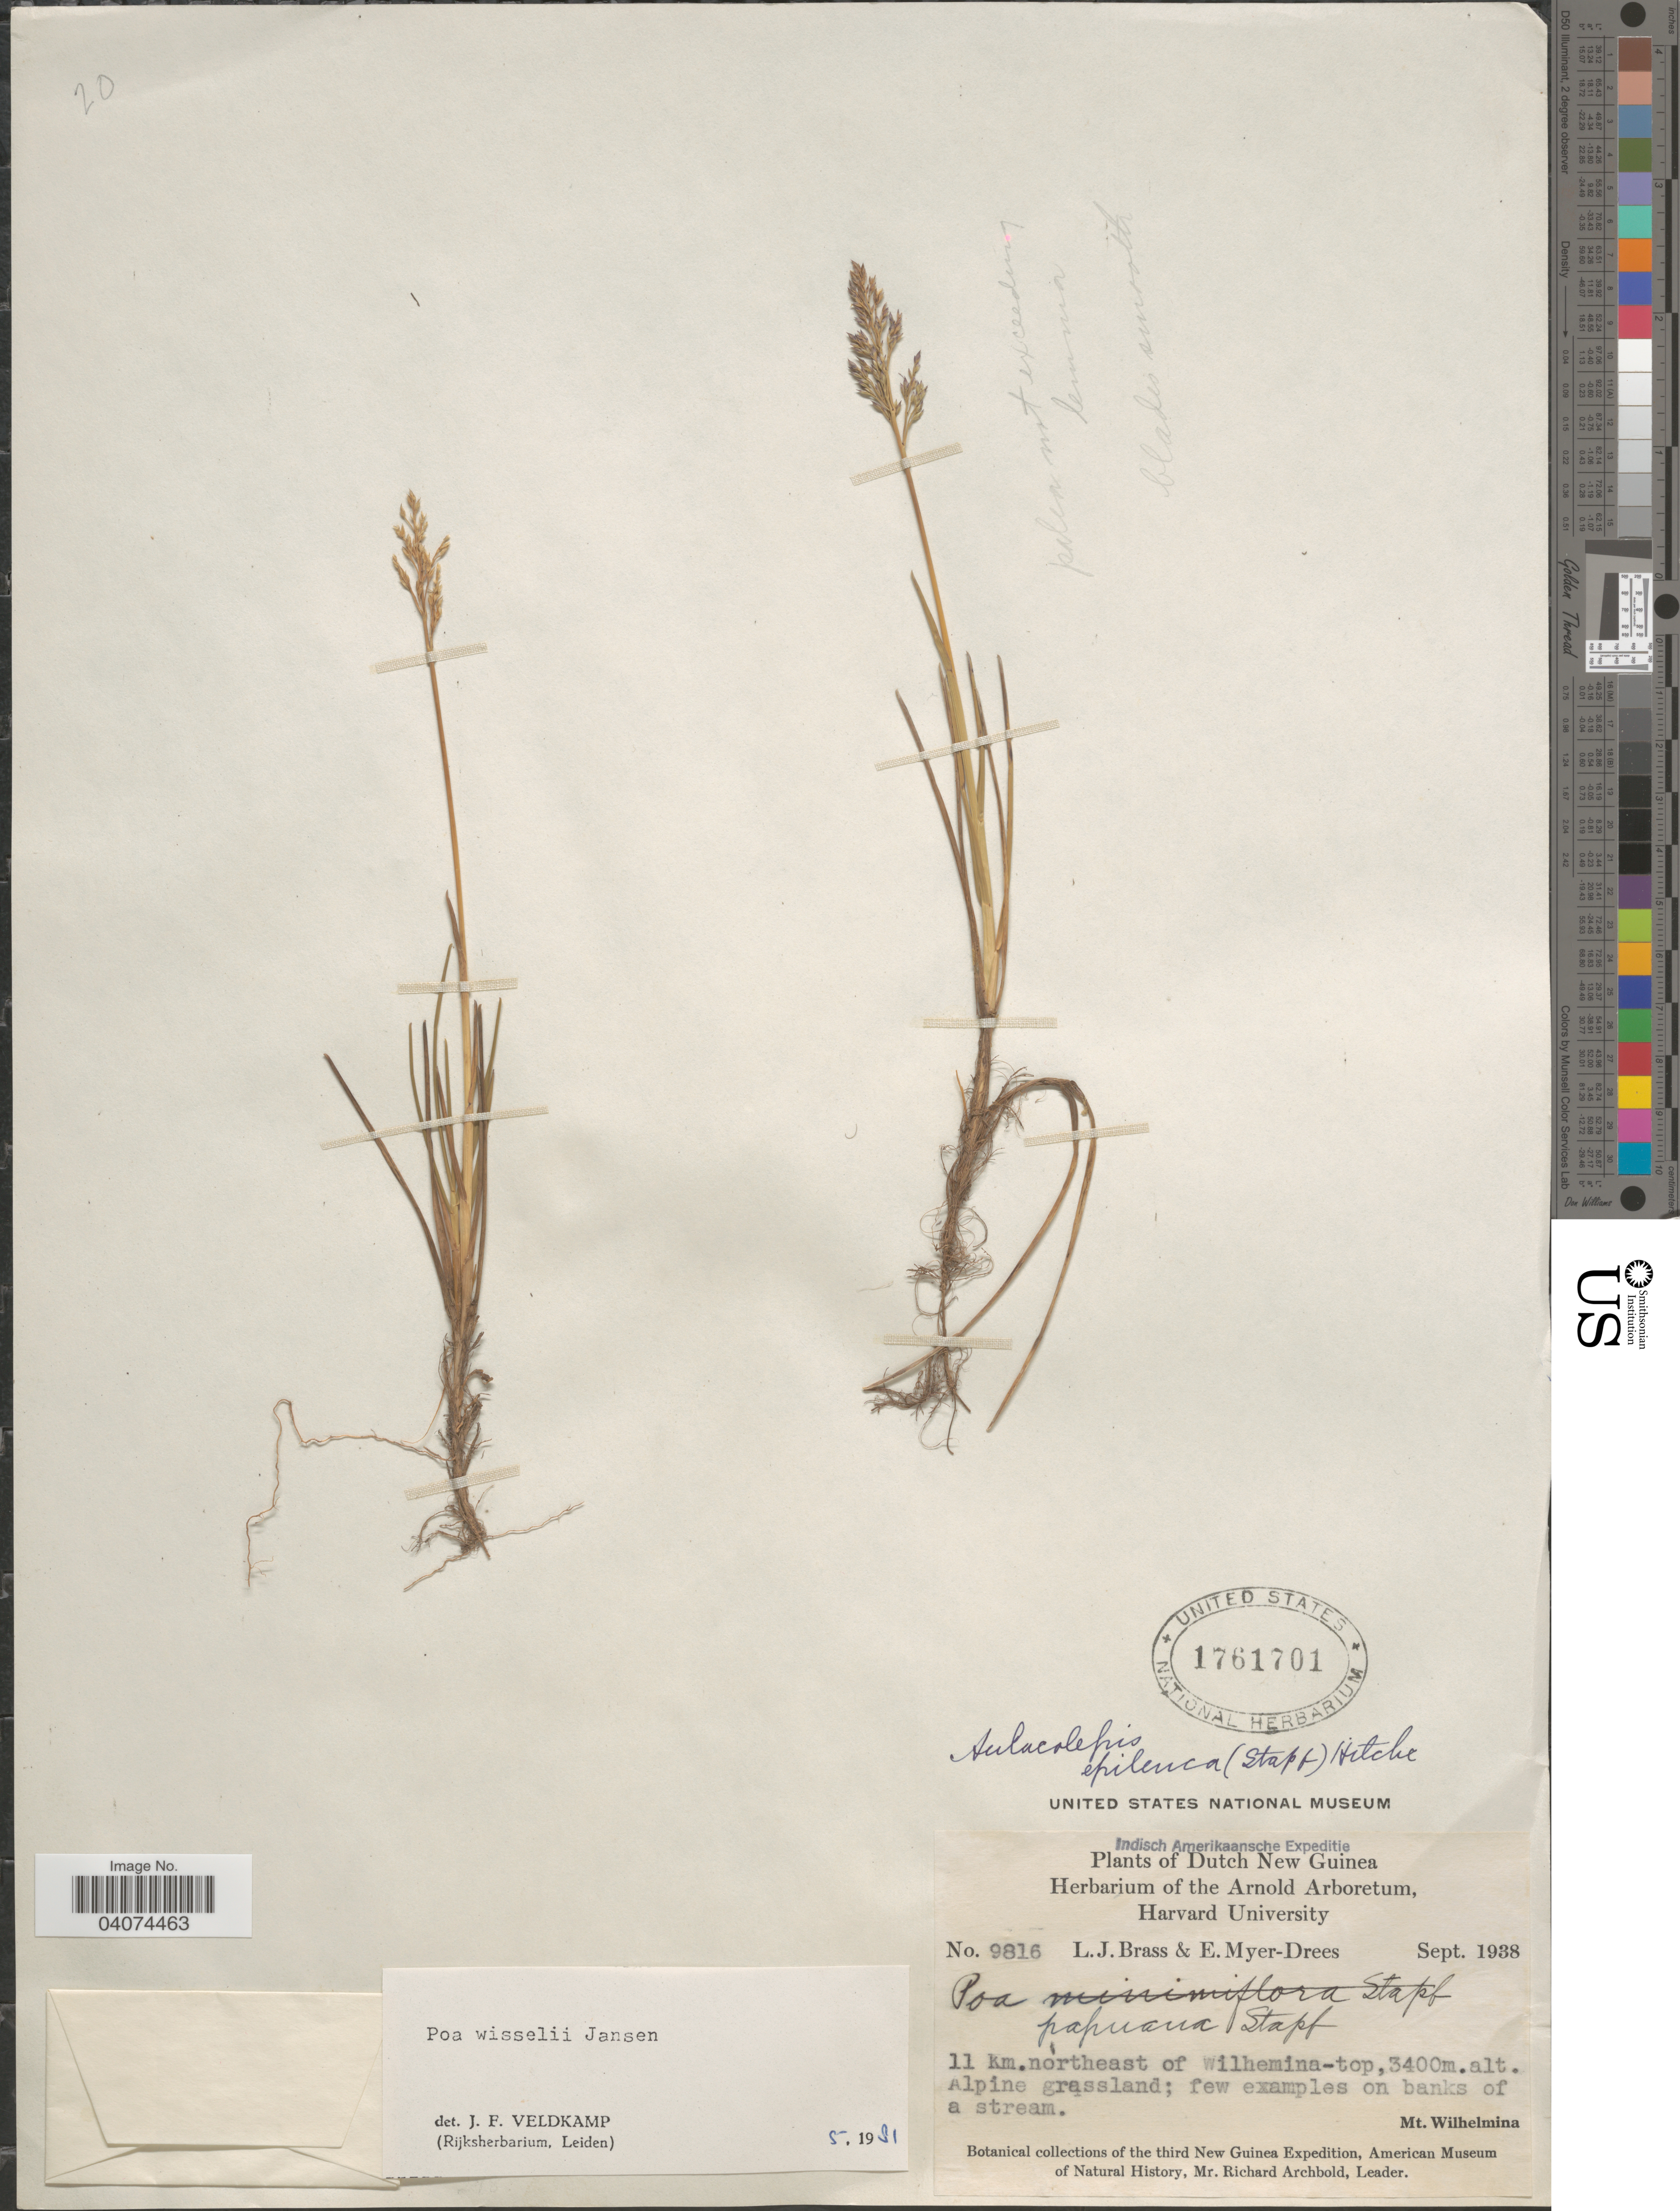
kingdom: Plantae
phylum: Tracheophyta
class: Liliopsida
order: Poales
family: Poaceae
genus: Poa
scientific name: Poa wisselii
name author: Jansen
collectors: L. J. Brass & E. Myer-Drees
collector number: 9816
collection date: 1938-09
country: Indonesia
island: New Guinea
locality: Indisch Amerikaansche Expeditie. Dutch New Guinea. 11 Km. northeast of Wilhelmina-top. Alpine grassland; few examples on banks of stream. Mt. Wilhelmina. The third New Guinea Expedition.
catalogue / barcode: US 1761701